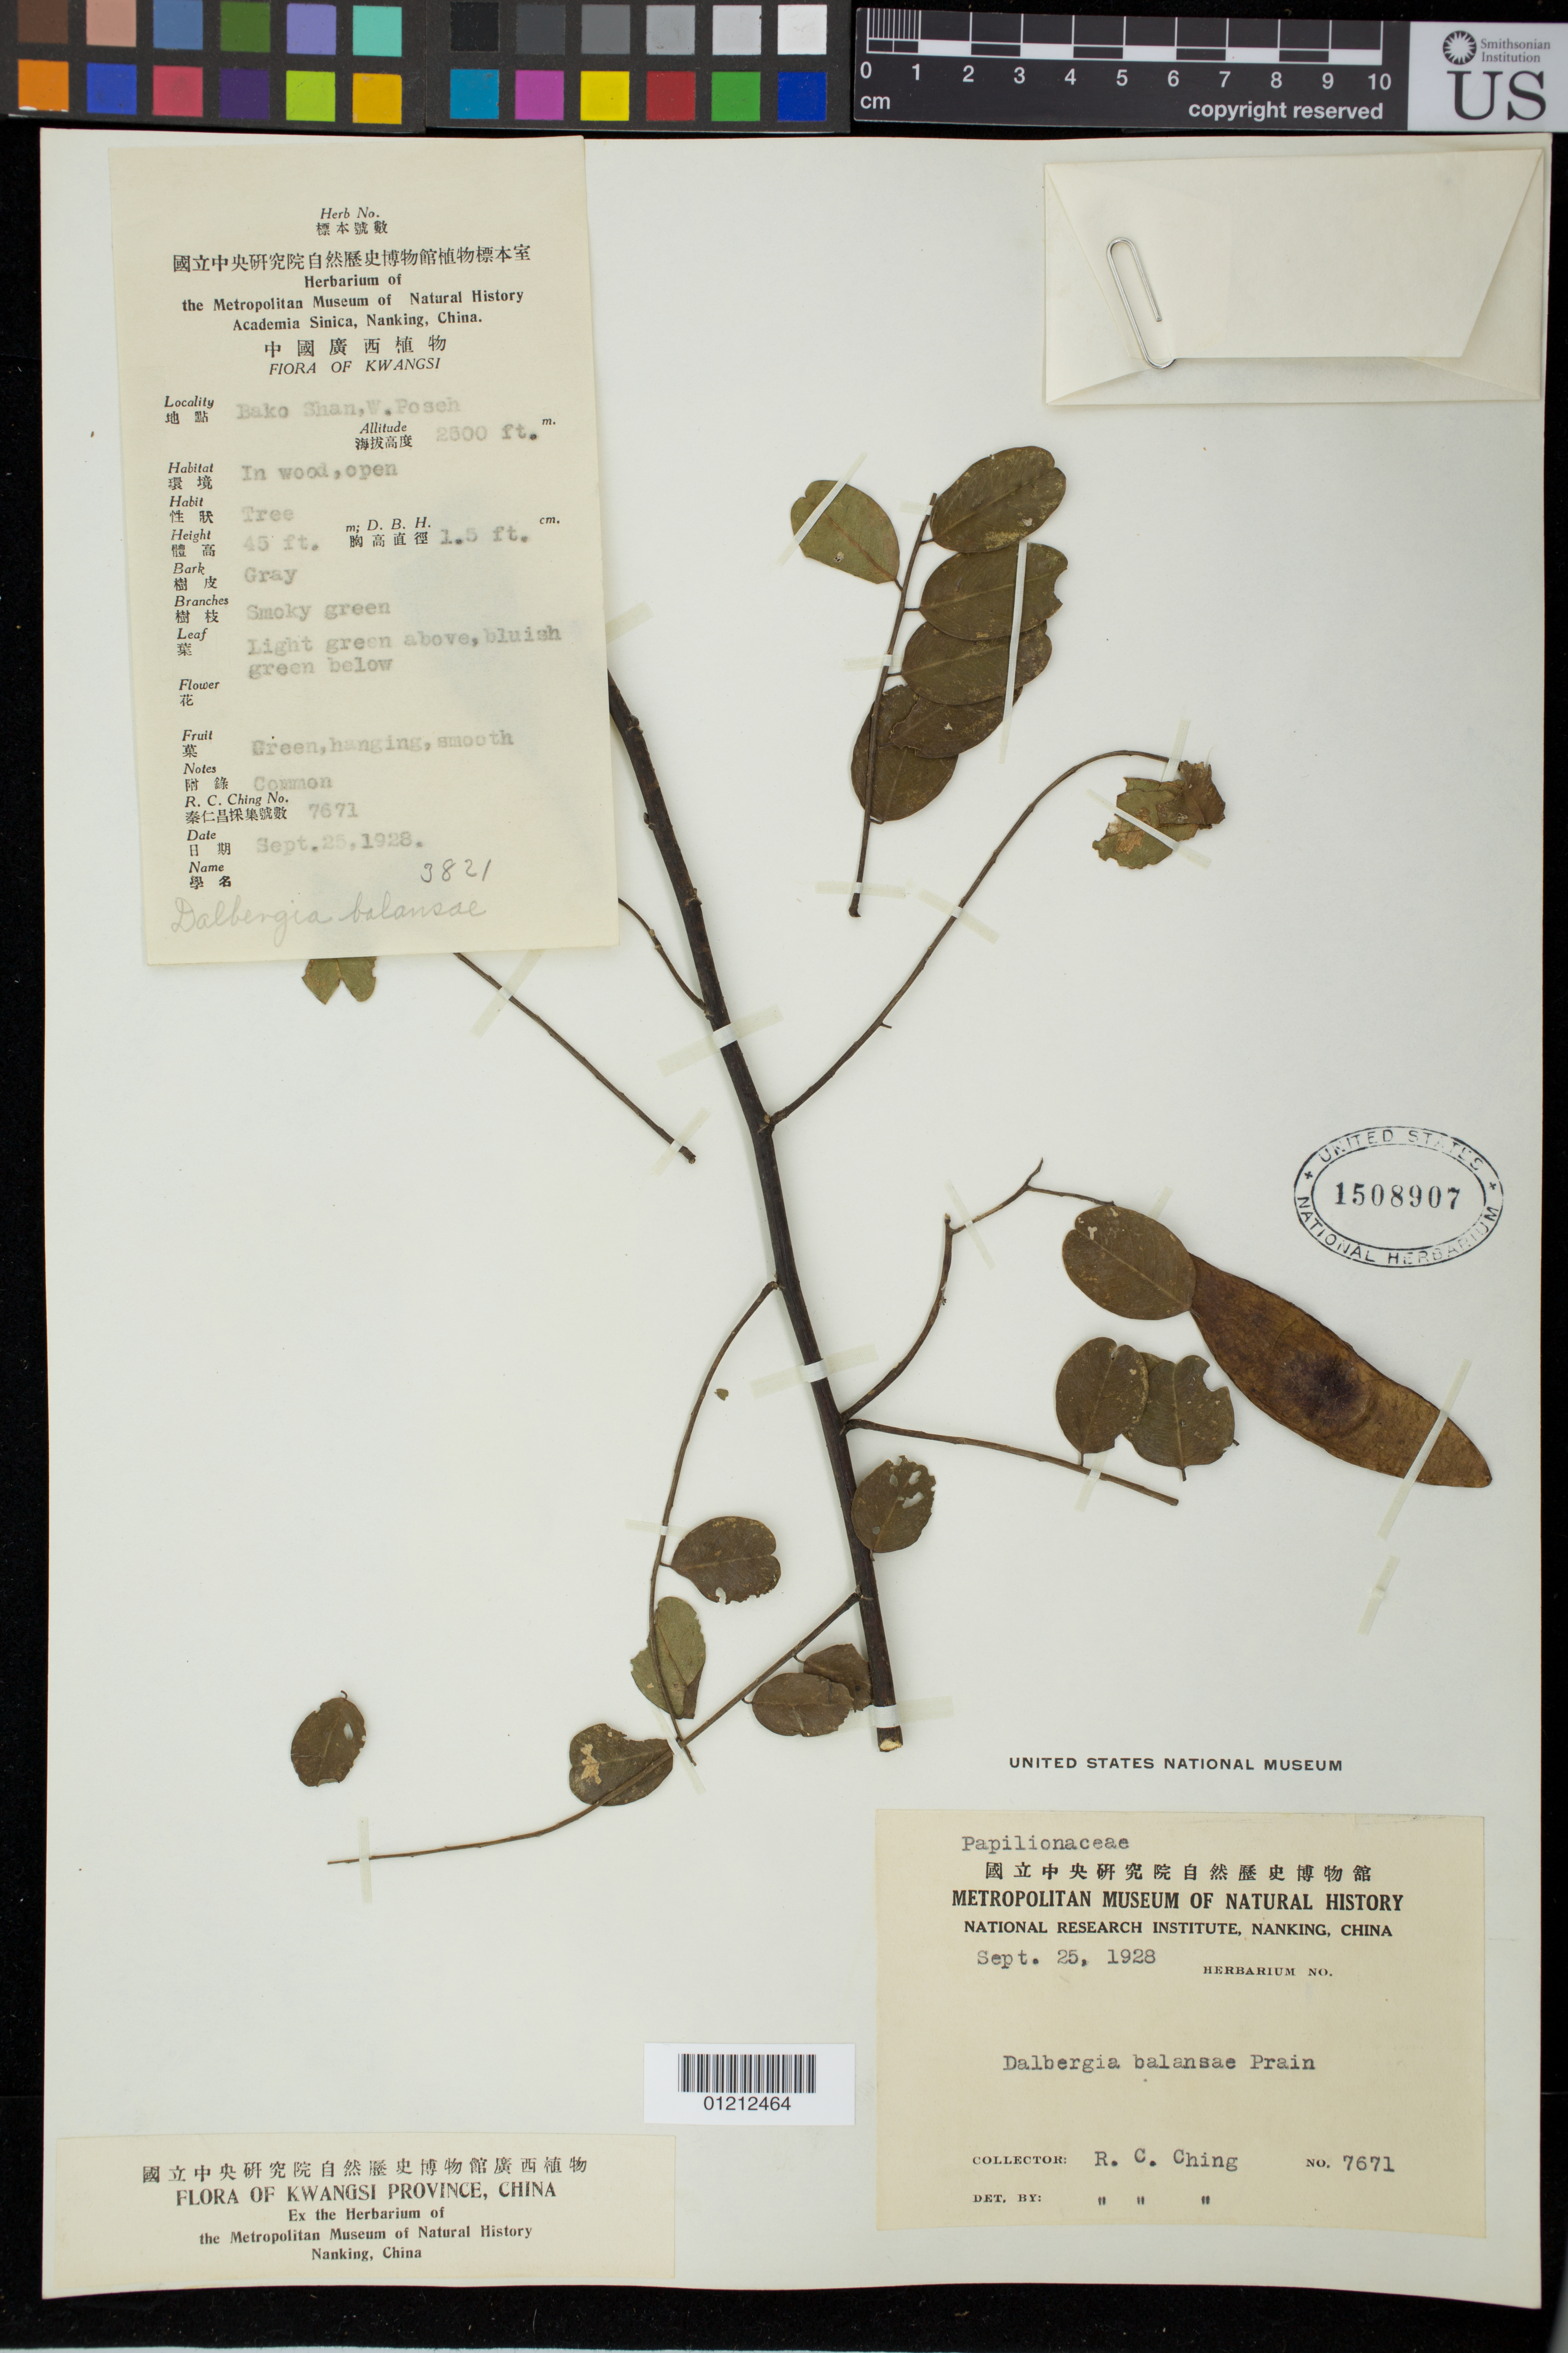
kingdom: Plantae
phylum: Tracheophyta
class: Magnoliopsida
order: Fabales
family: Fabaceae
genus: Dalbergia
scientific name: Dalbergia balansae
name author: Prain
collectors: R. C. Ching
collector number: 7671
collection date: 1928-09-25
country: China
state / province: Guangxi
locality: Kwangsi. Bako Shan, W. Poseh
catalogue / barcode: US 1508907